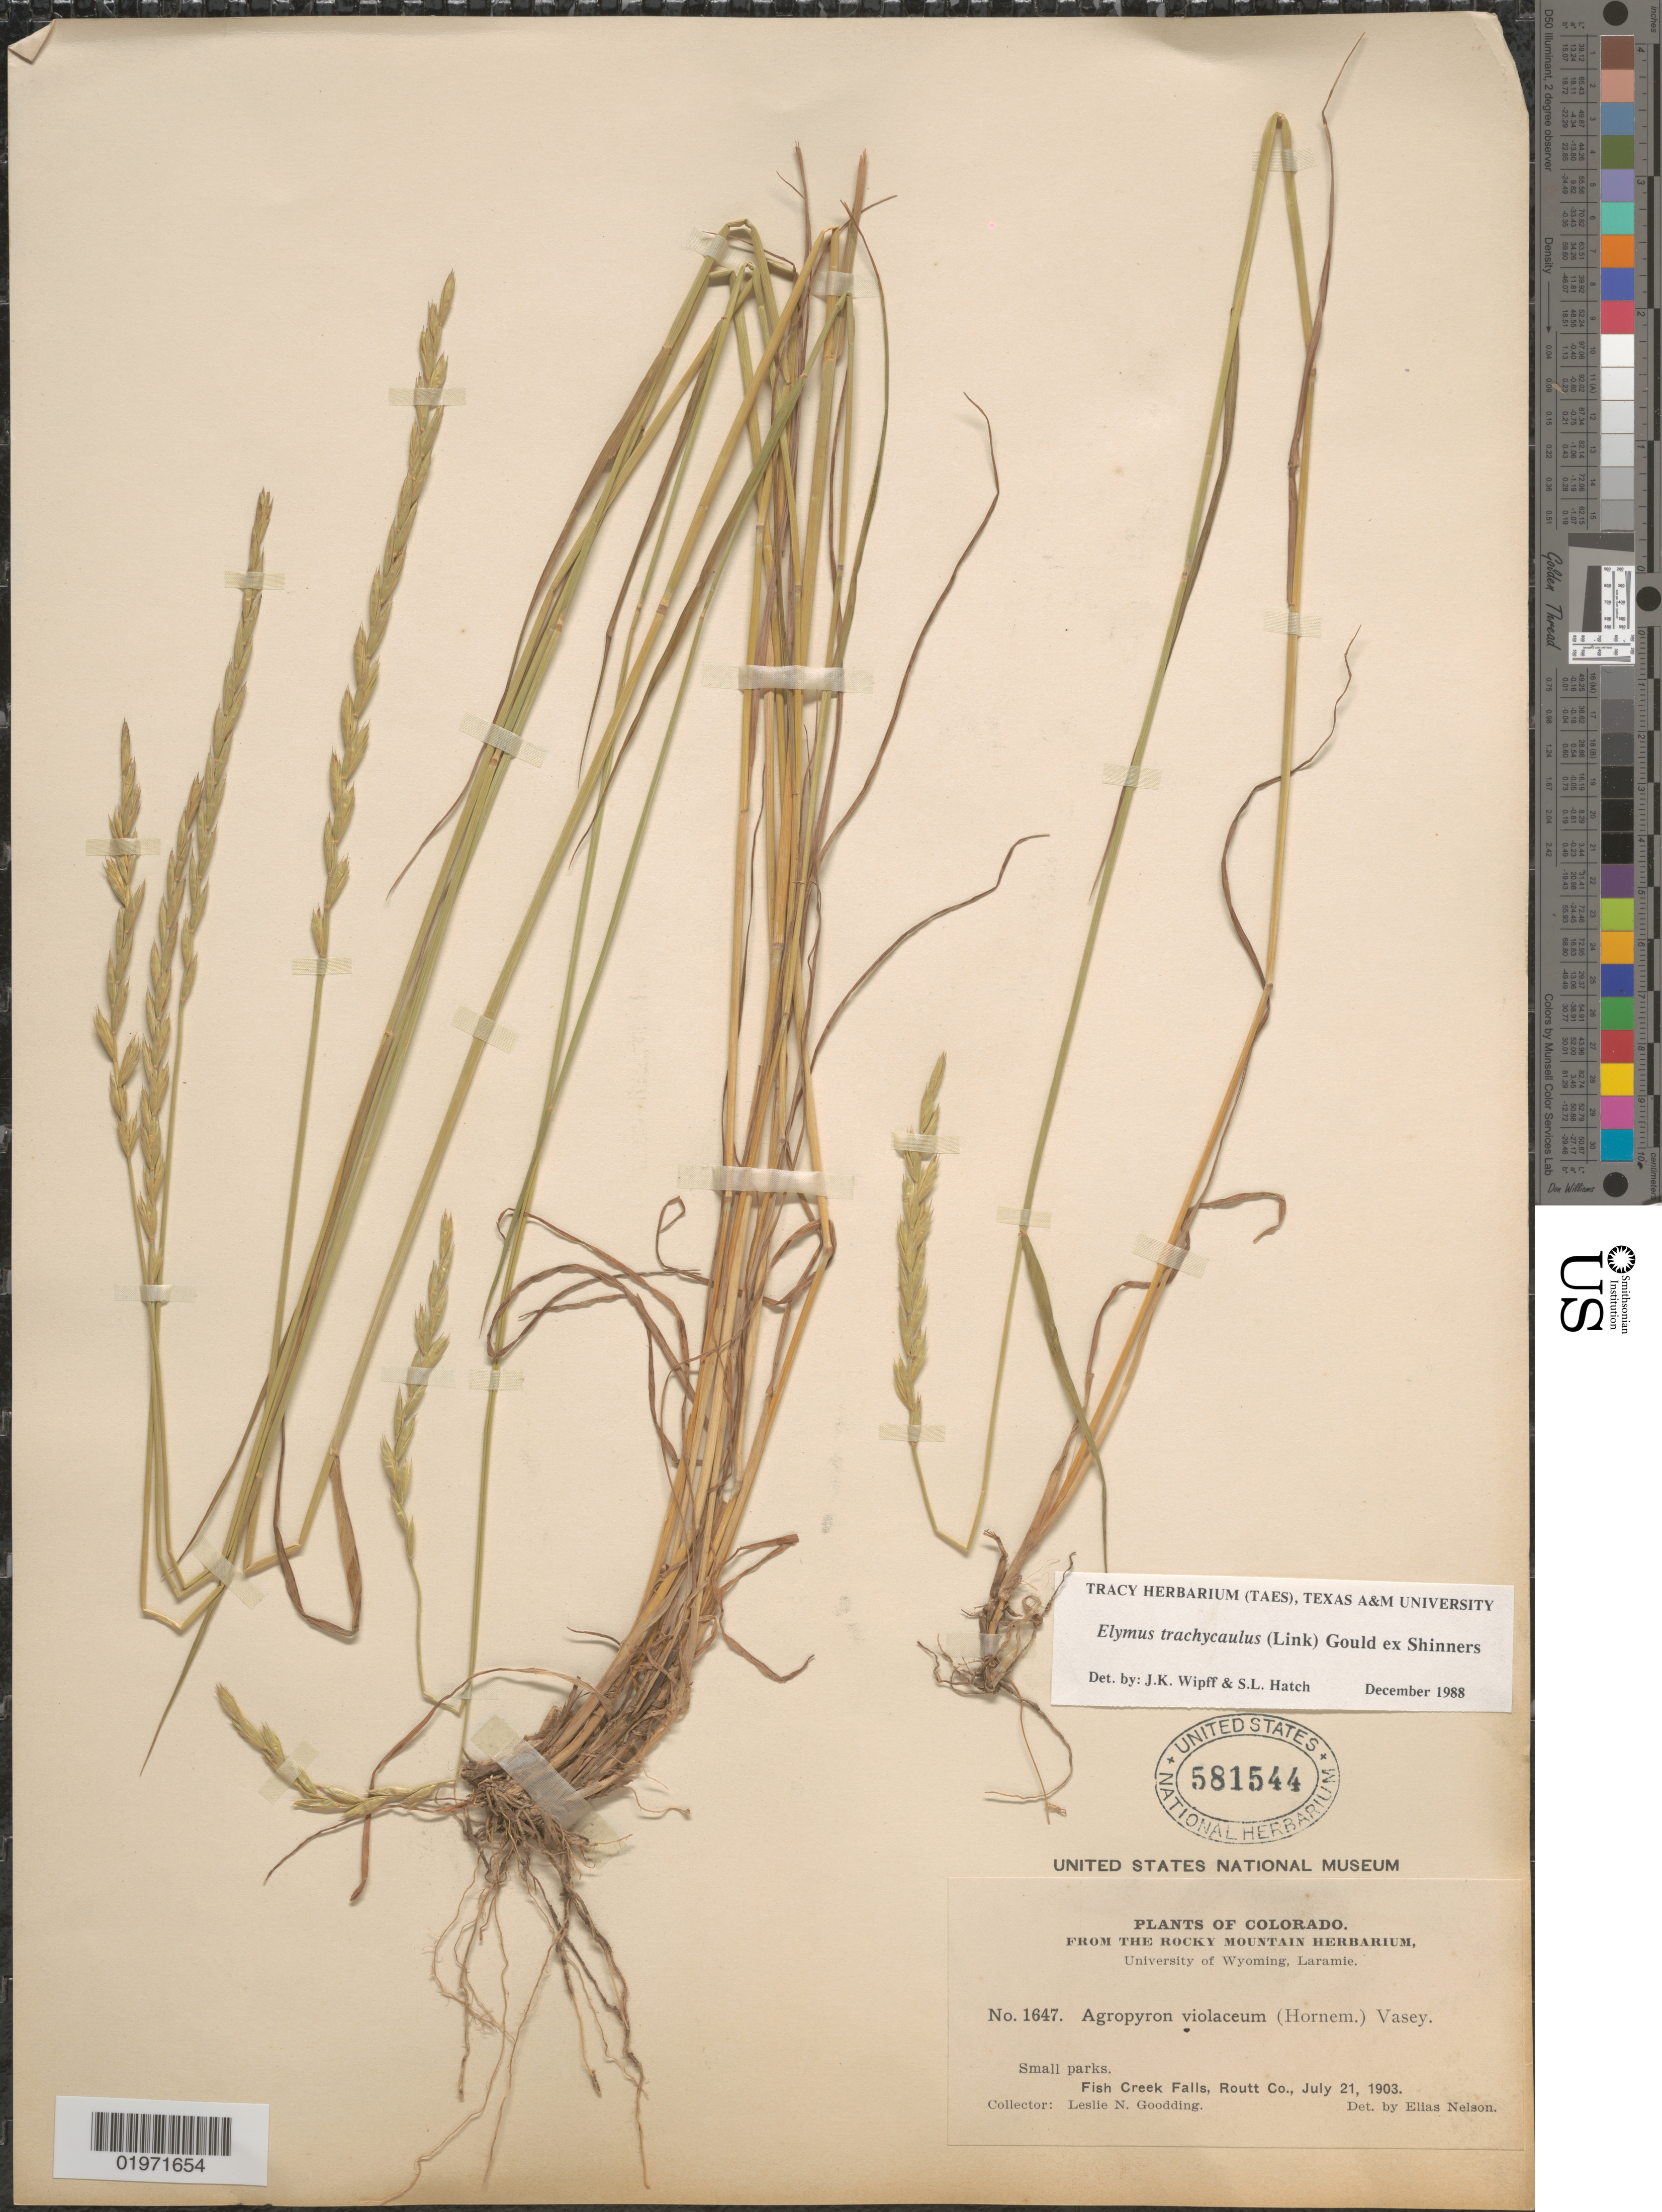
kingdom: Plantae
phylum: Tracheophyta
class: Liliopsida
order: Poales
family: Poaceae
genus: Elymus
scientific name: Elymus trachycaulus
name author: (Link) Gould ex Shinners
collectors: L. N. Goodding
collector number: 1647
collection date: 1903-07-21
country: United States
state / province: Colorado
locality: Fish Creek Falls, Routt Co.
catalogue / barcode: US 581544